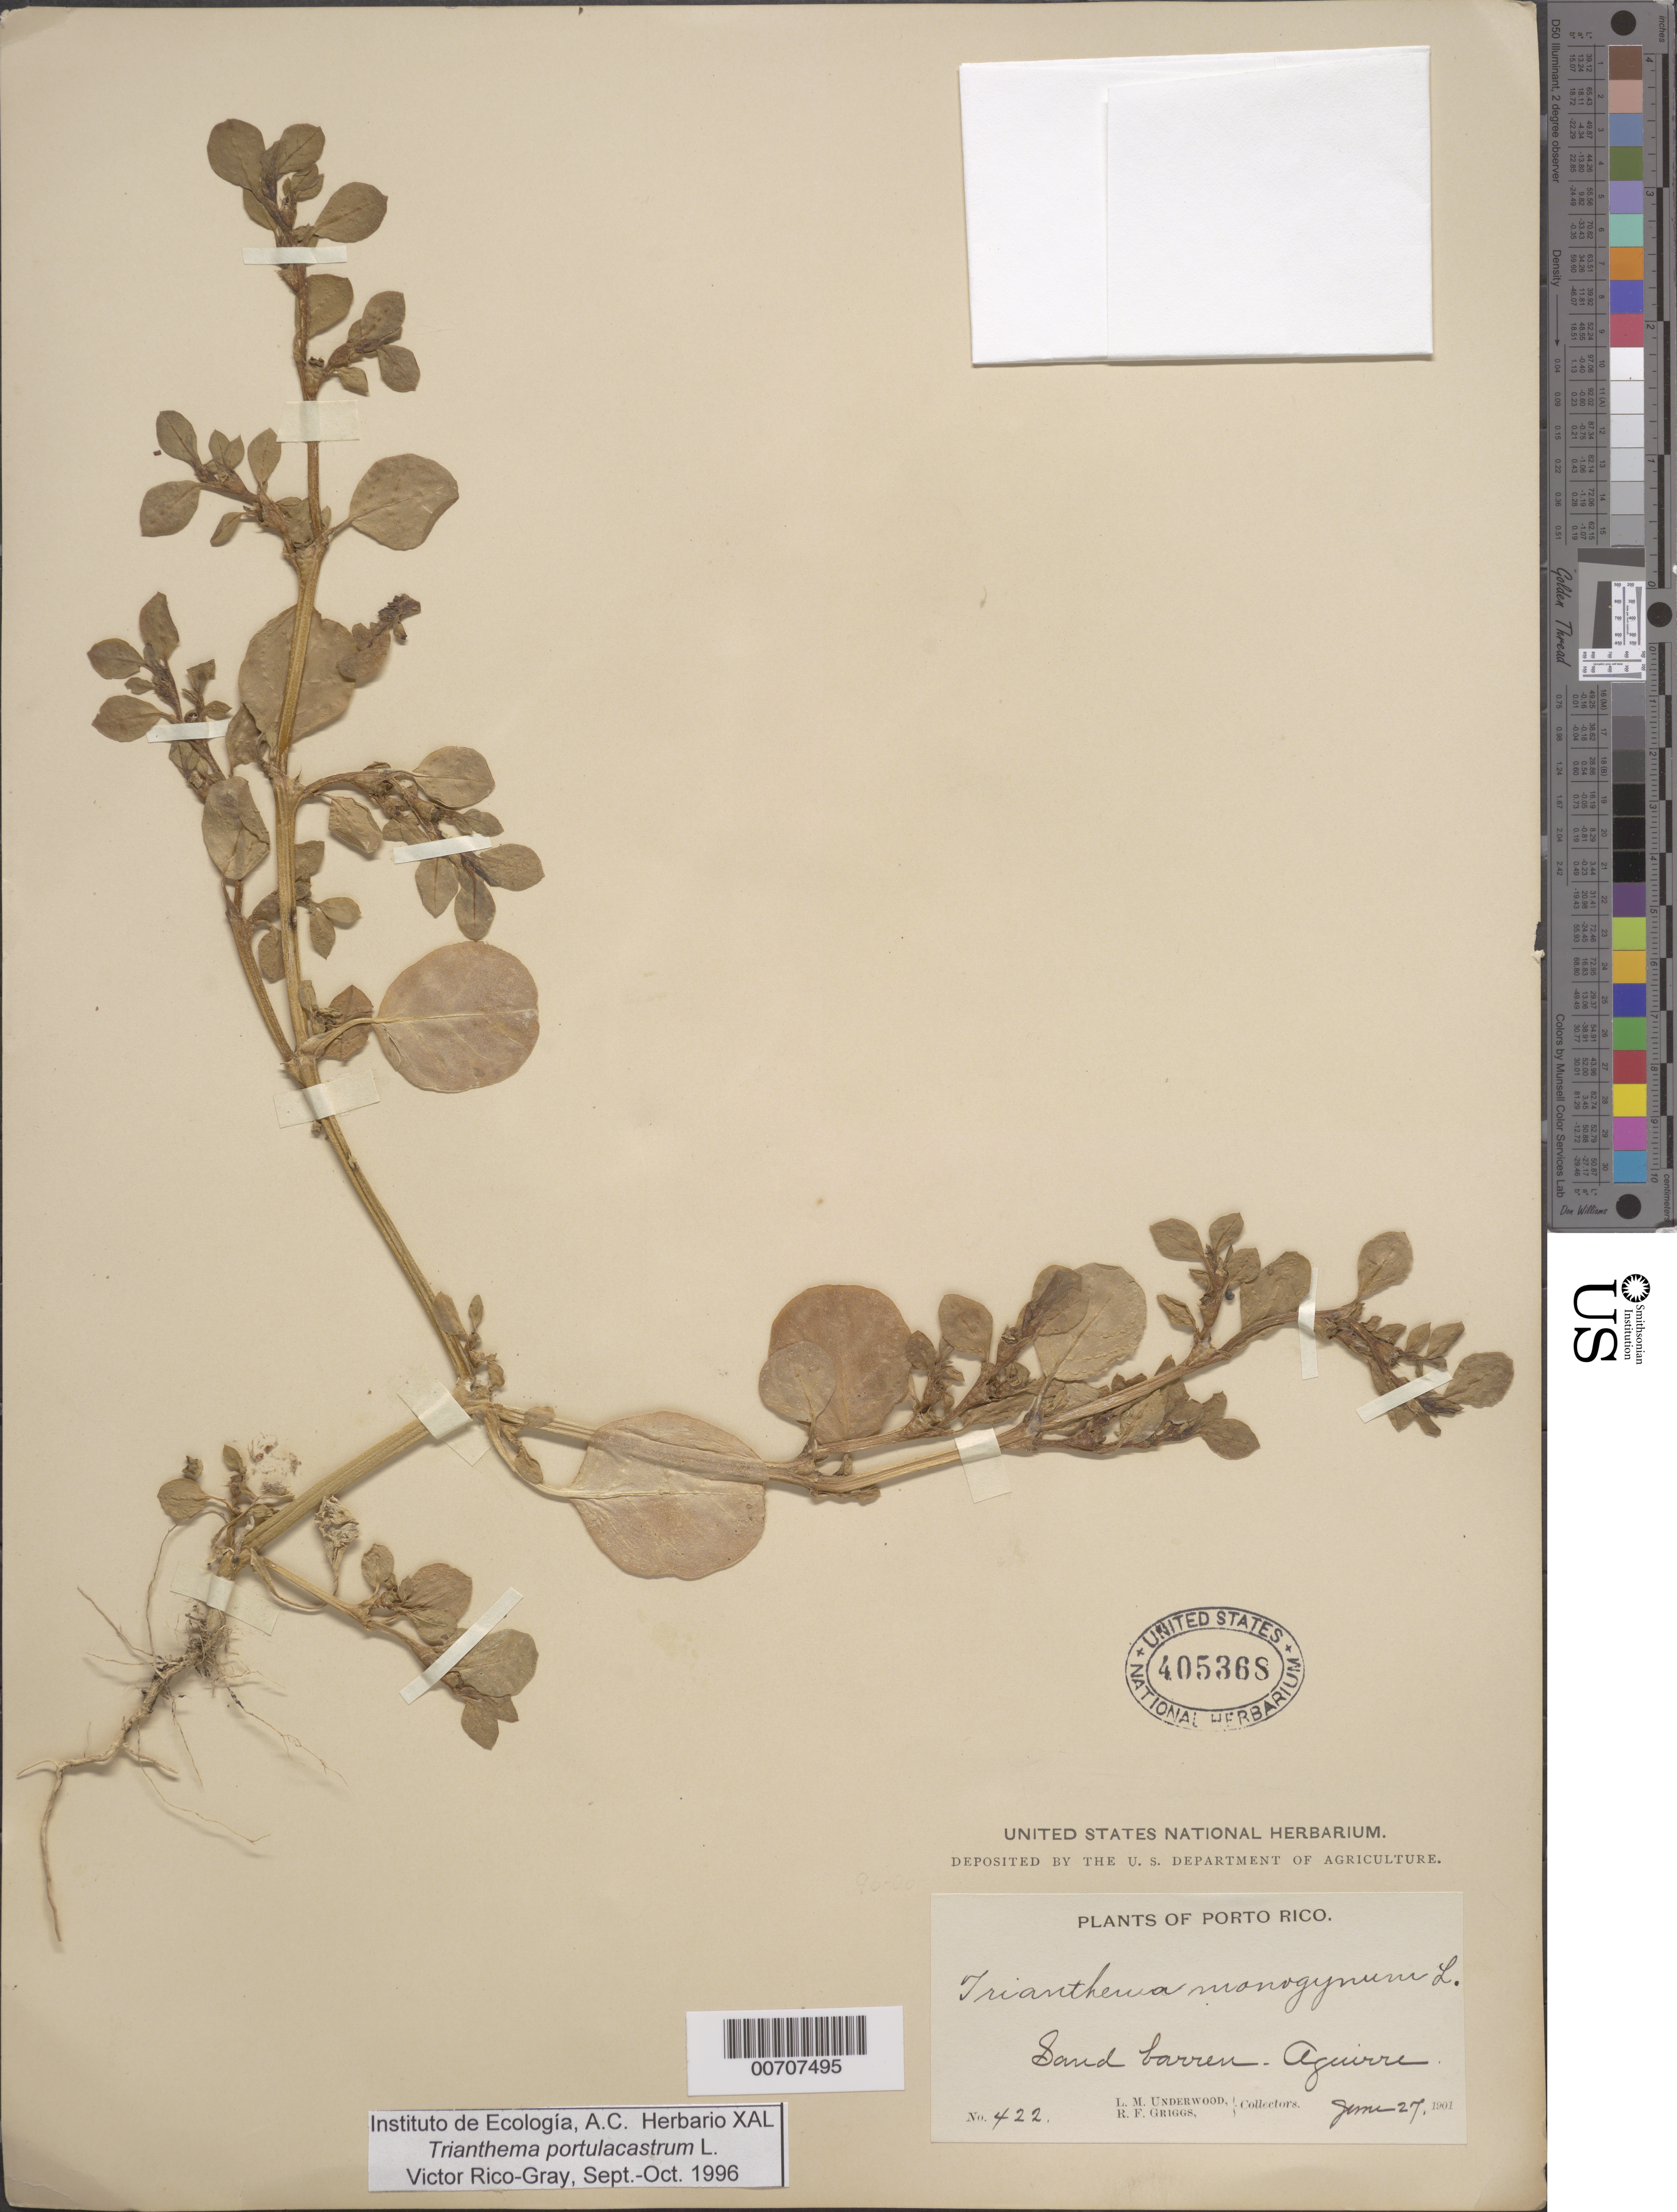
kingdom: Plantae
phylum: Tracheophyta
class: Magnoliopsida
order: Caryophyllales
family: Aizoaceae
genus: Trianthema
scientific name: Trianthema portulacastrum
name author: L.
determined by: Rico-Gray, V., (IEB), Instituto de Ecologia, A.C.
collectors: L. M. Underwood & R. F. Griggs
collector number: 422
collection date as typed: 27 Jun 1901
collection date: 1901-06-27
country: Puerto Rico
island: Greater Antilles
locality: Aguirre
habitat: Sand barren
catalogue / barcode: US 405368